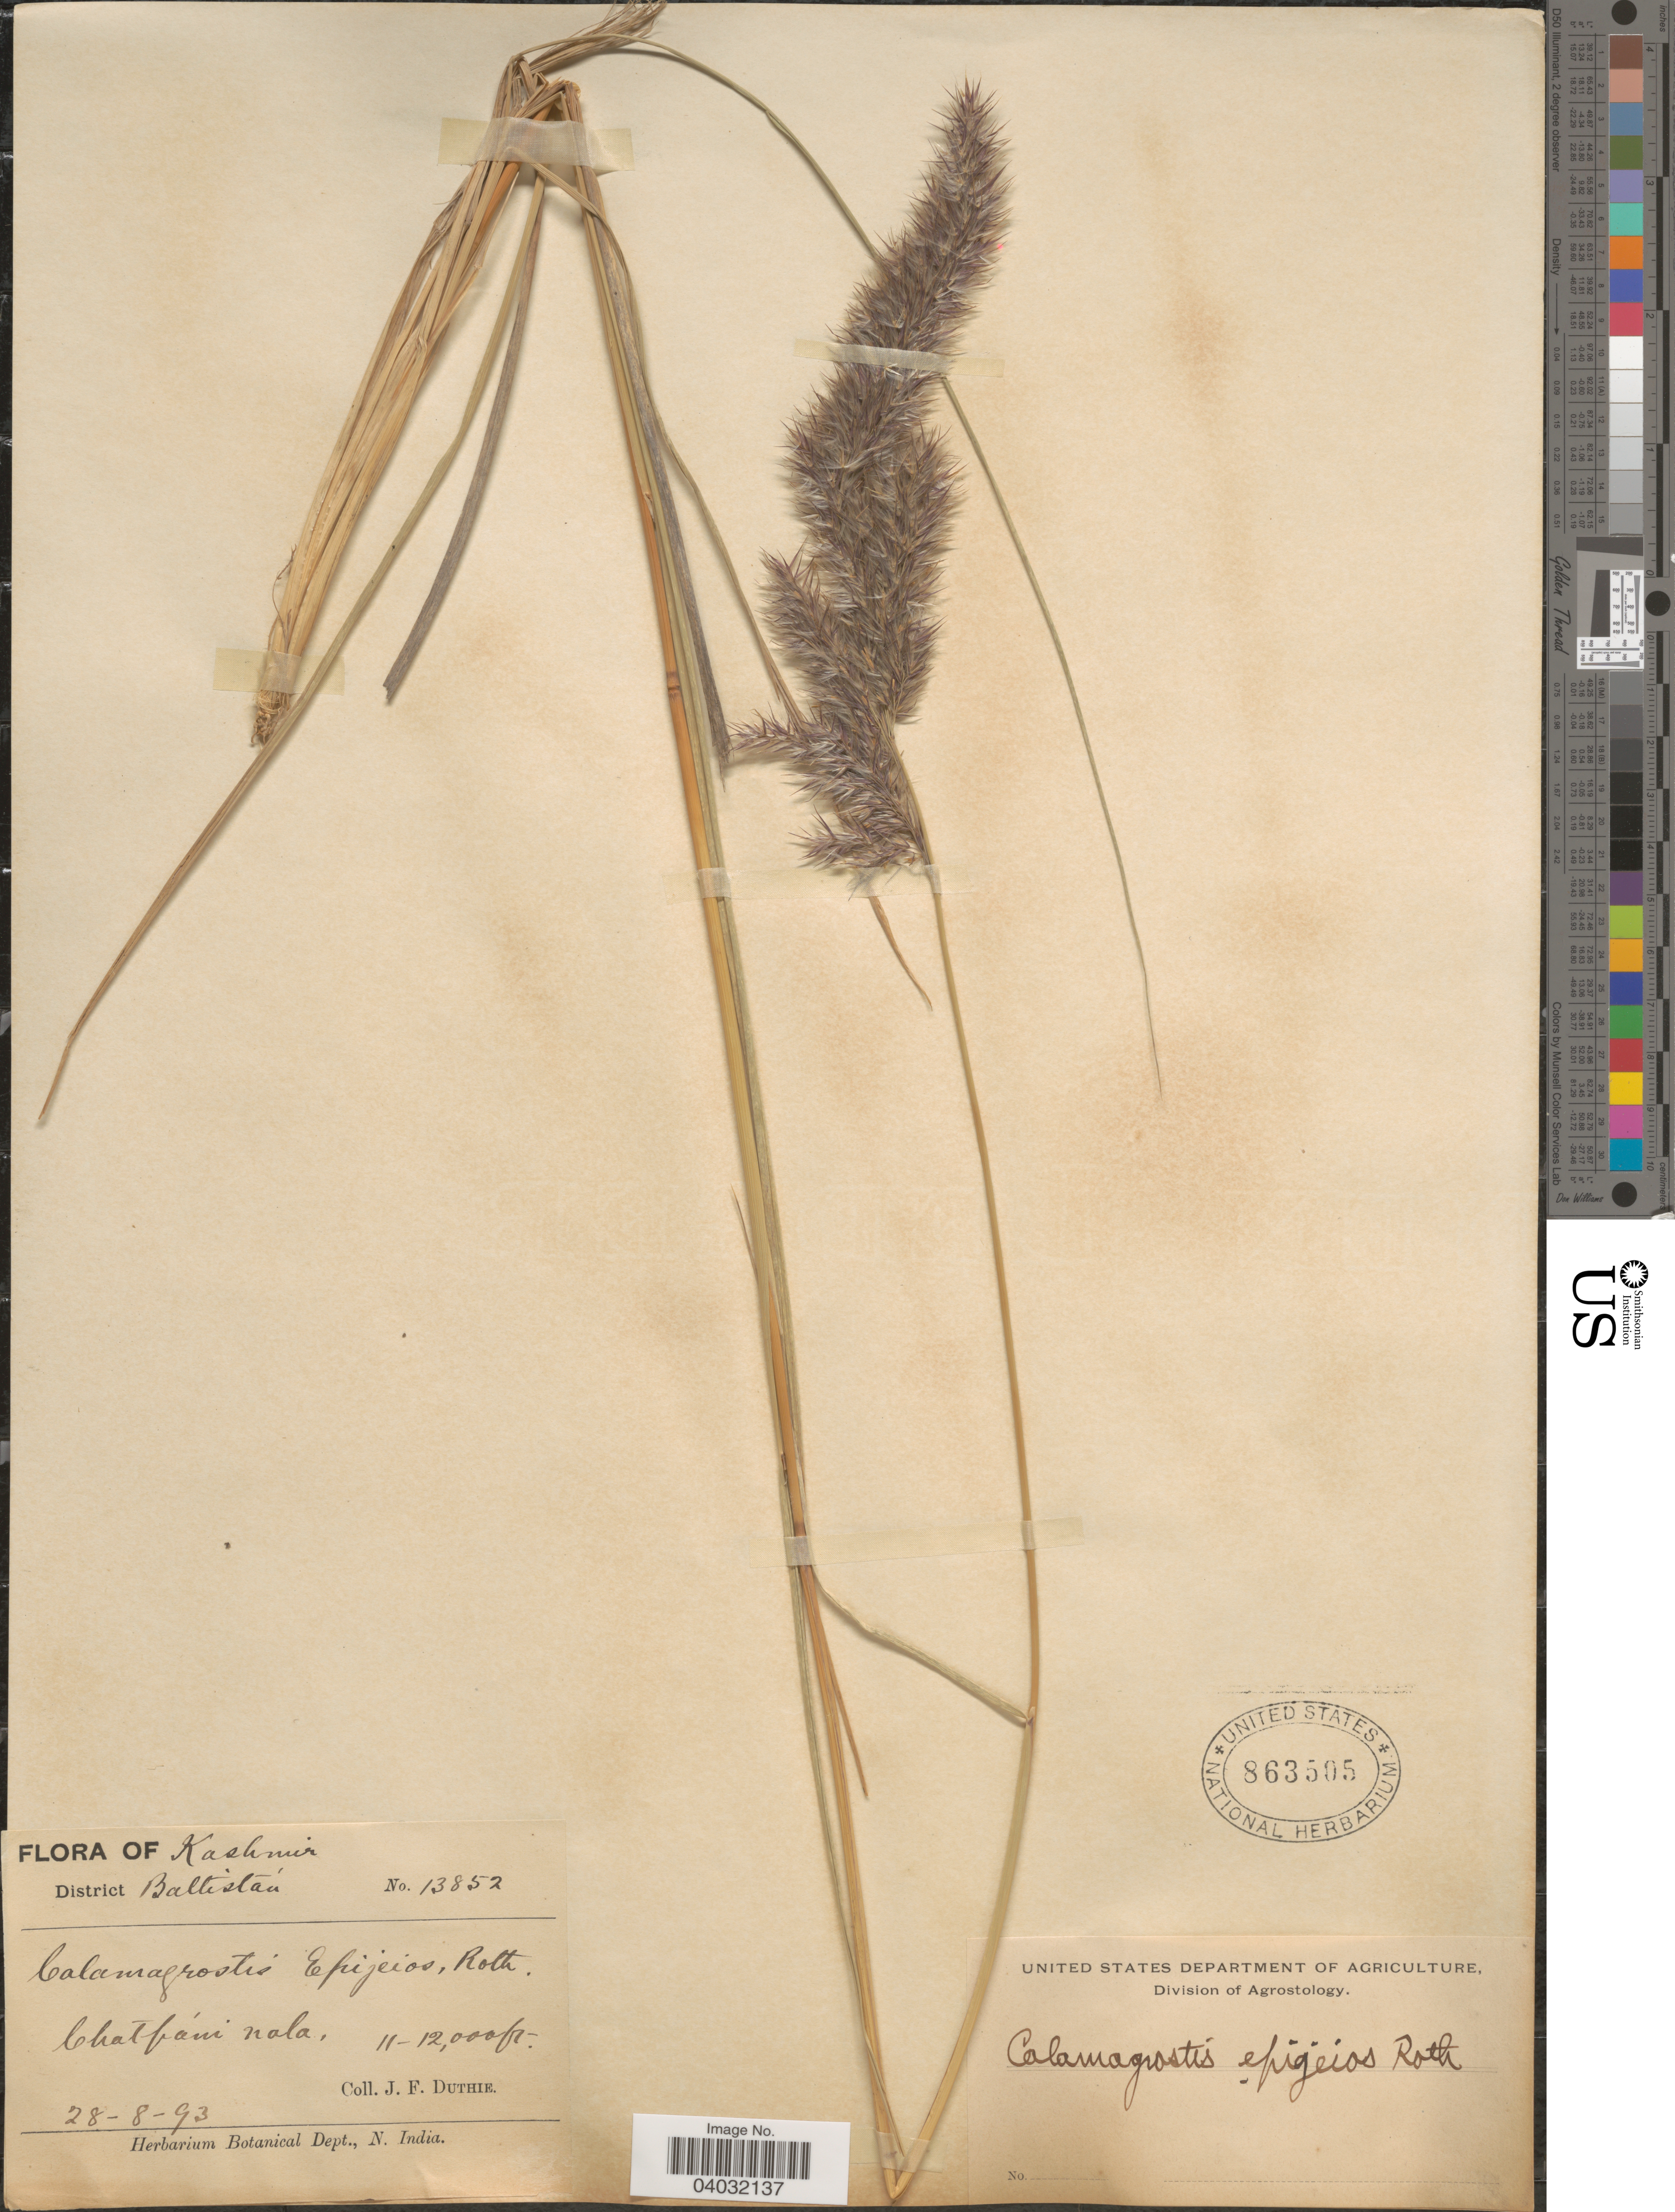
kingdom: Plantae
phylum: Tracheophyta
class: Liliopsida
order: Poales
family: Poaceae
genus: Calamagrostis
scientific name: Calamagrostis epigeios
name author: (L.) Roth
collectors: J. F. Duthie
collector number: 13852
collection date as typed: Transcribed d/m/y: 28/8/93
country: India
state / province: Jammu and Kashmir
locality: Kashmir. District Baltistan. Chatfani nala.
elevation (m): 3353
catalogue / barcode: US 863505